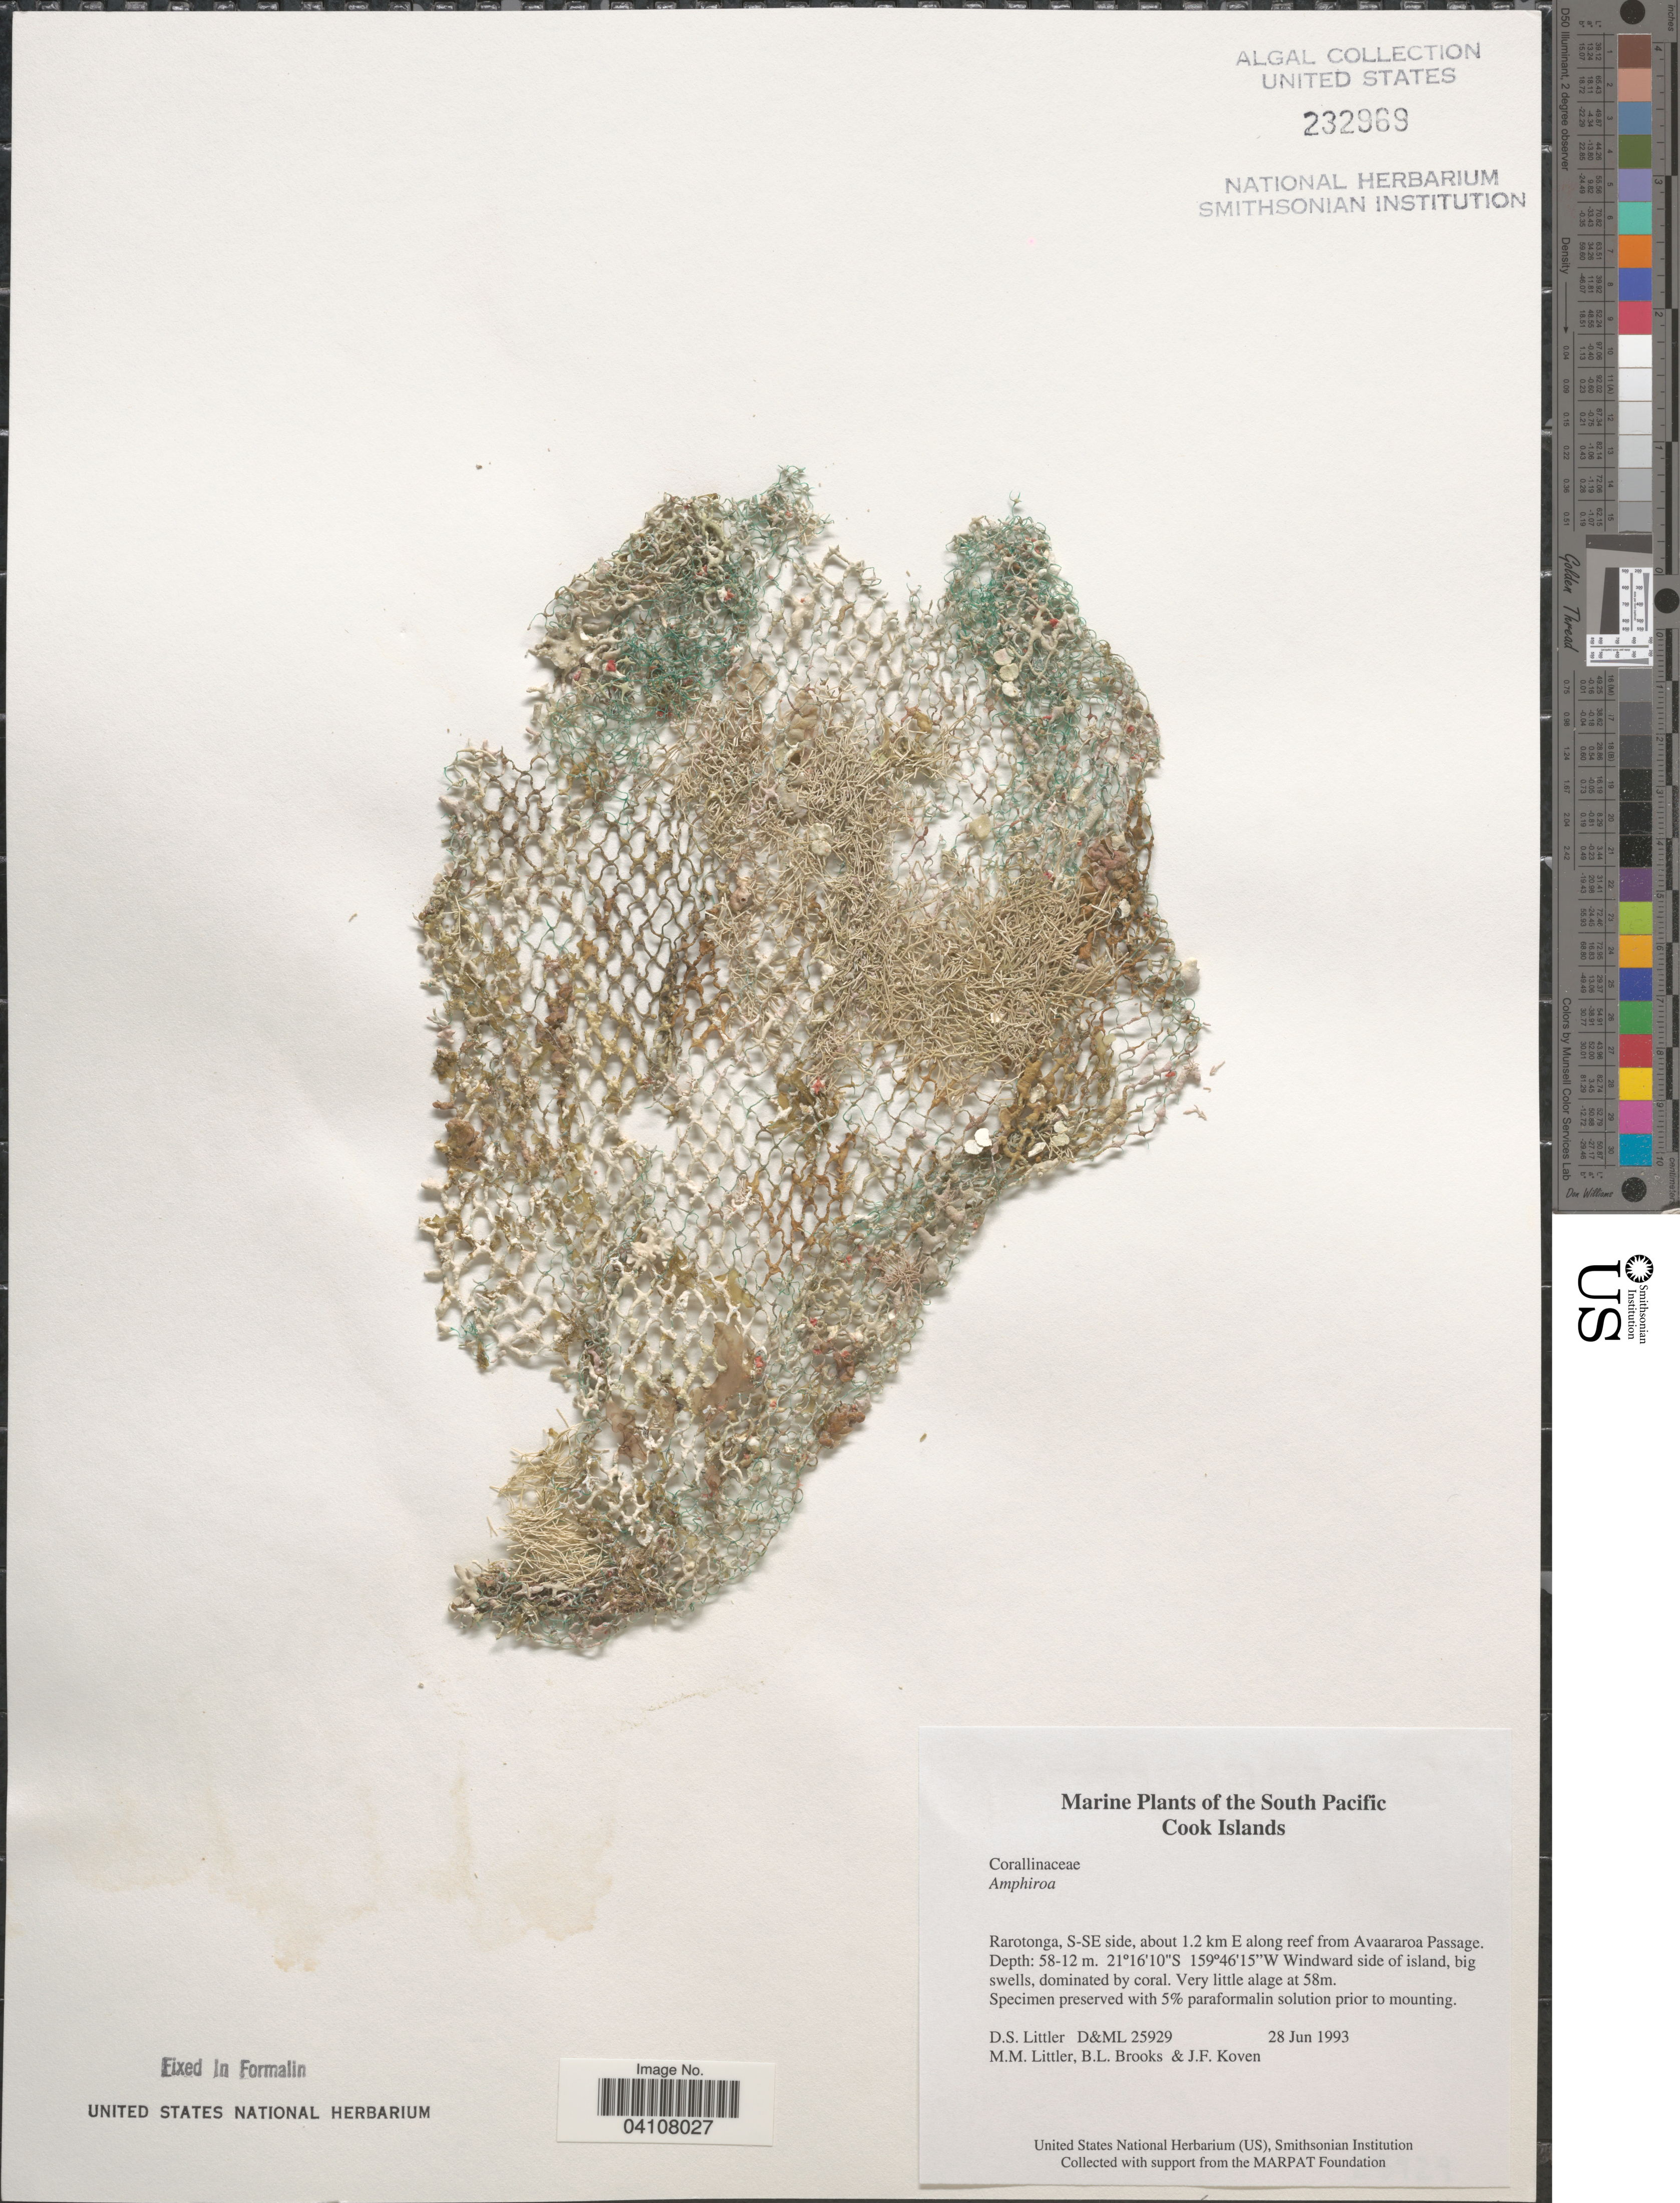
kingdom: Plantae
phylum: Rhodophyta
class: Florideophyceae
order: Corallinales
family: Lithophyllaceae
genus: Amphiroa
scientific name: Amphiroa sp.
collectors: D. S. Littler, B. Brooks & J. Koven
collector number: D&ML25929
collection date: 1993-06-28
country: Cook Islands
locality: The South Pacific. Rarotonga, S-SE side, about 1.2 km E along reef from Avaararoa Passage. Windward side of island.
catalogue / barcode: US 232969